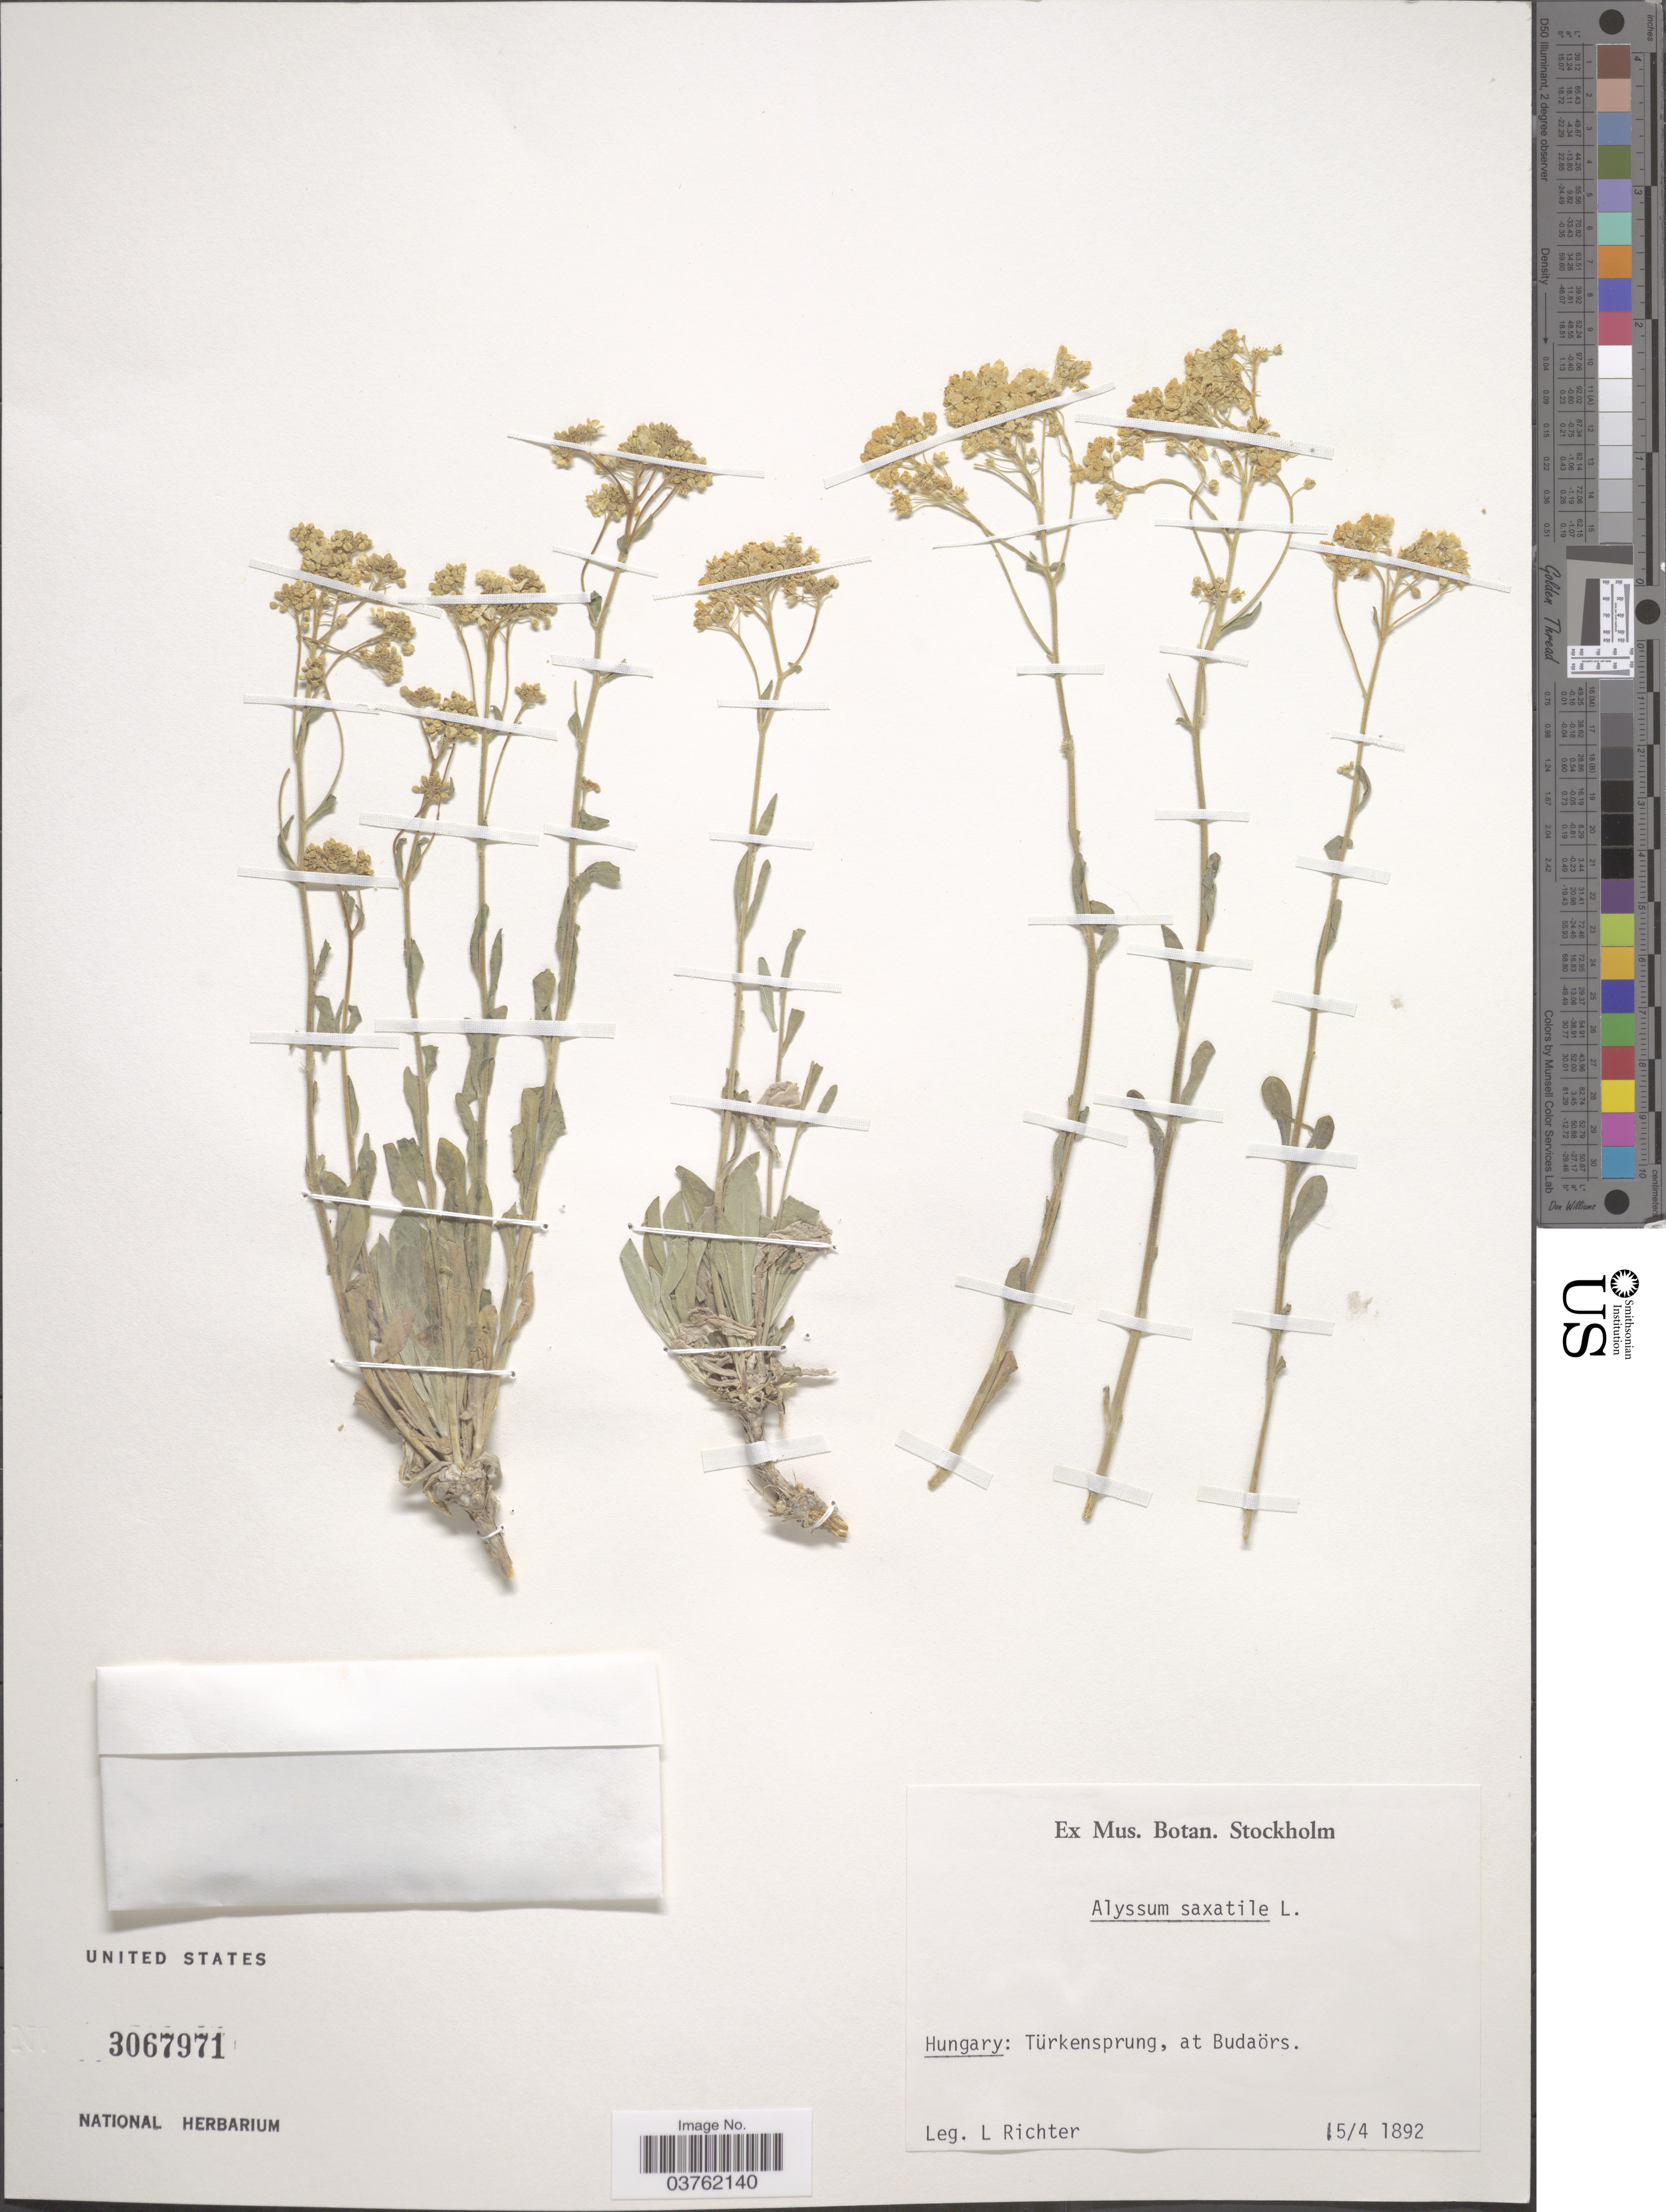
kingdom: Plantae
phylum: Tracheophyta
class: Magnoliopsida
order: Brassicales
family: Brassicaceae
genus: Alyssum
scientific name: Alyssum saxatile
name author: L.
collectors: L. Richter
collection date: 1892-04-15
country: Hungary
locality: Türkensprung, at Budaörs.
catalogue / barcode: US 3067971